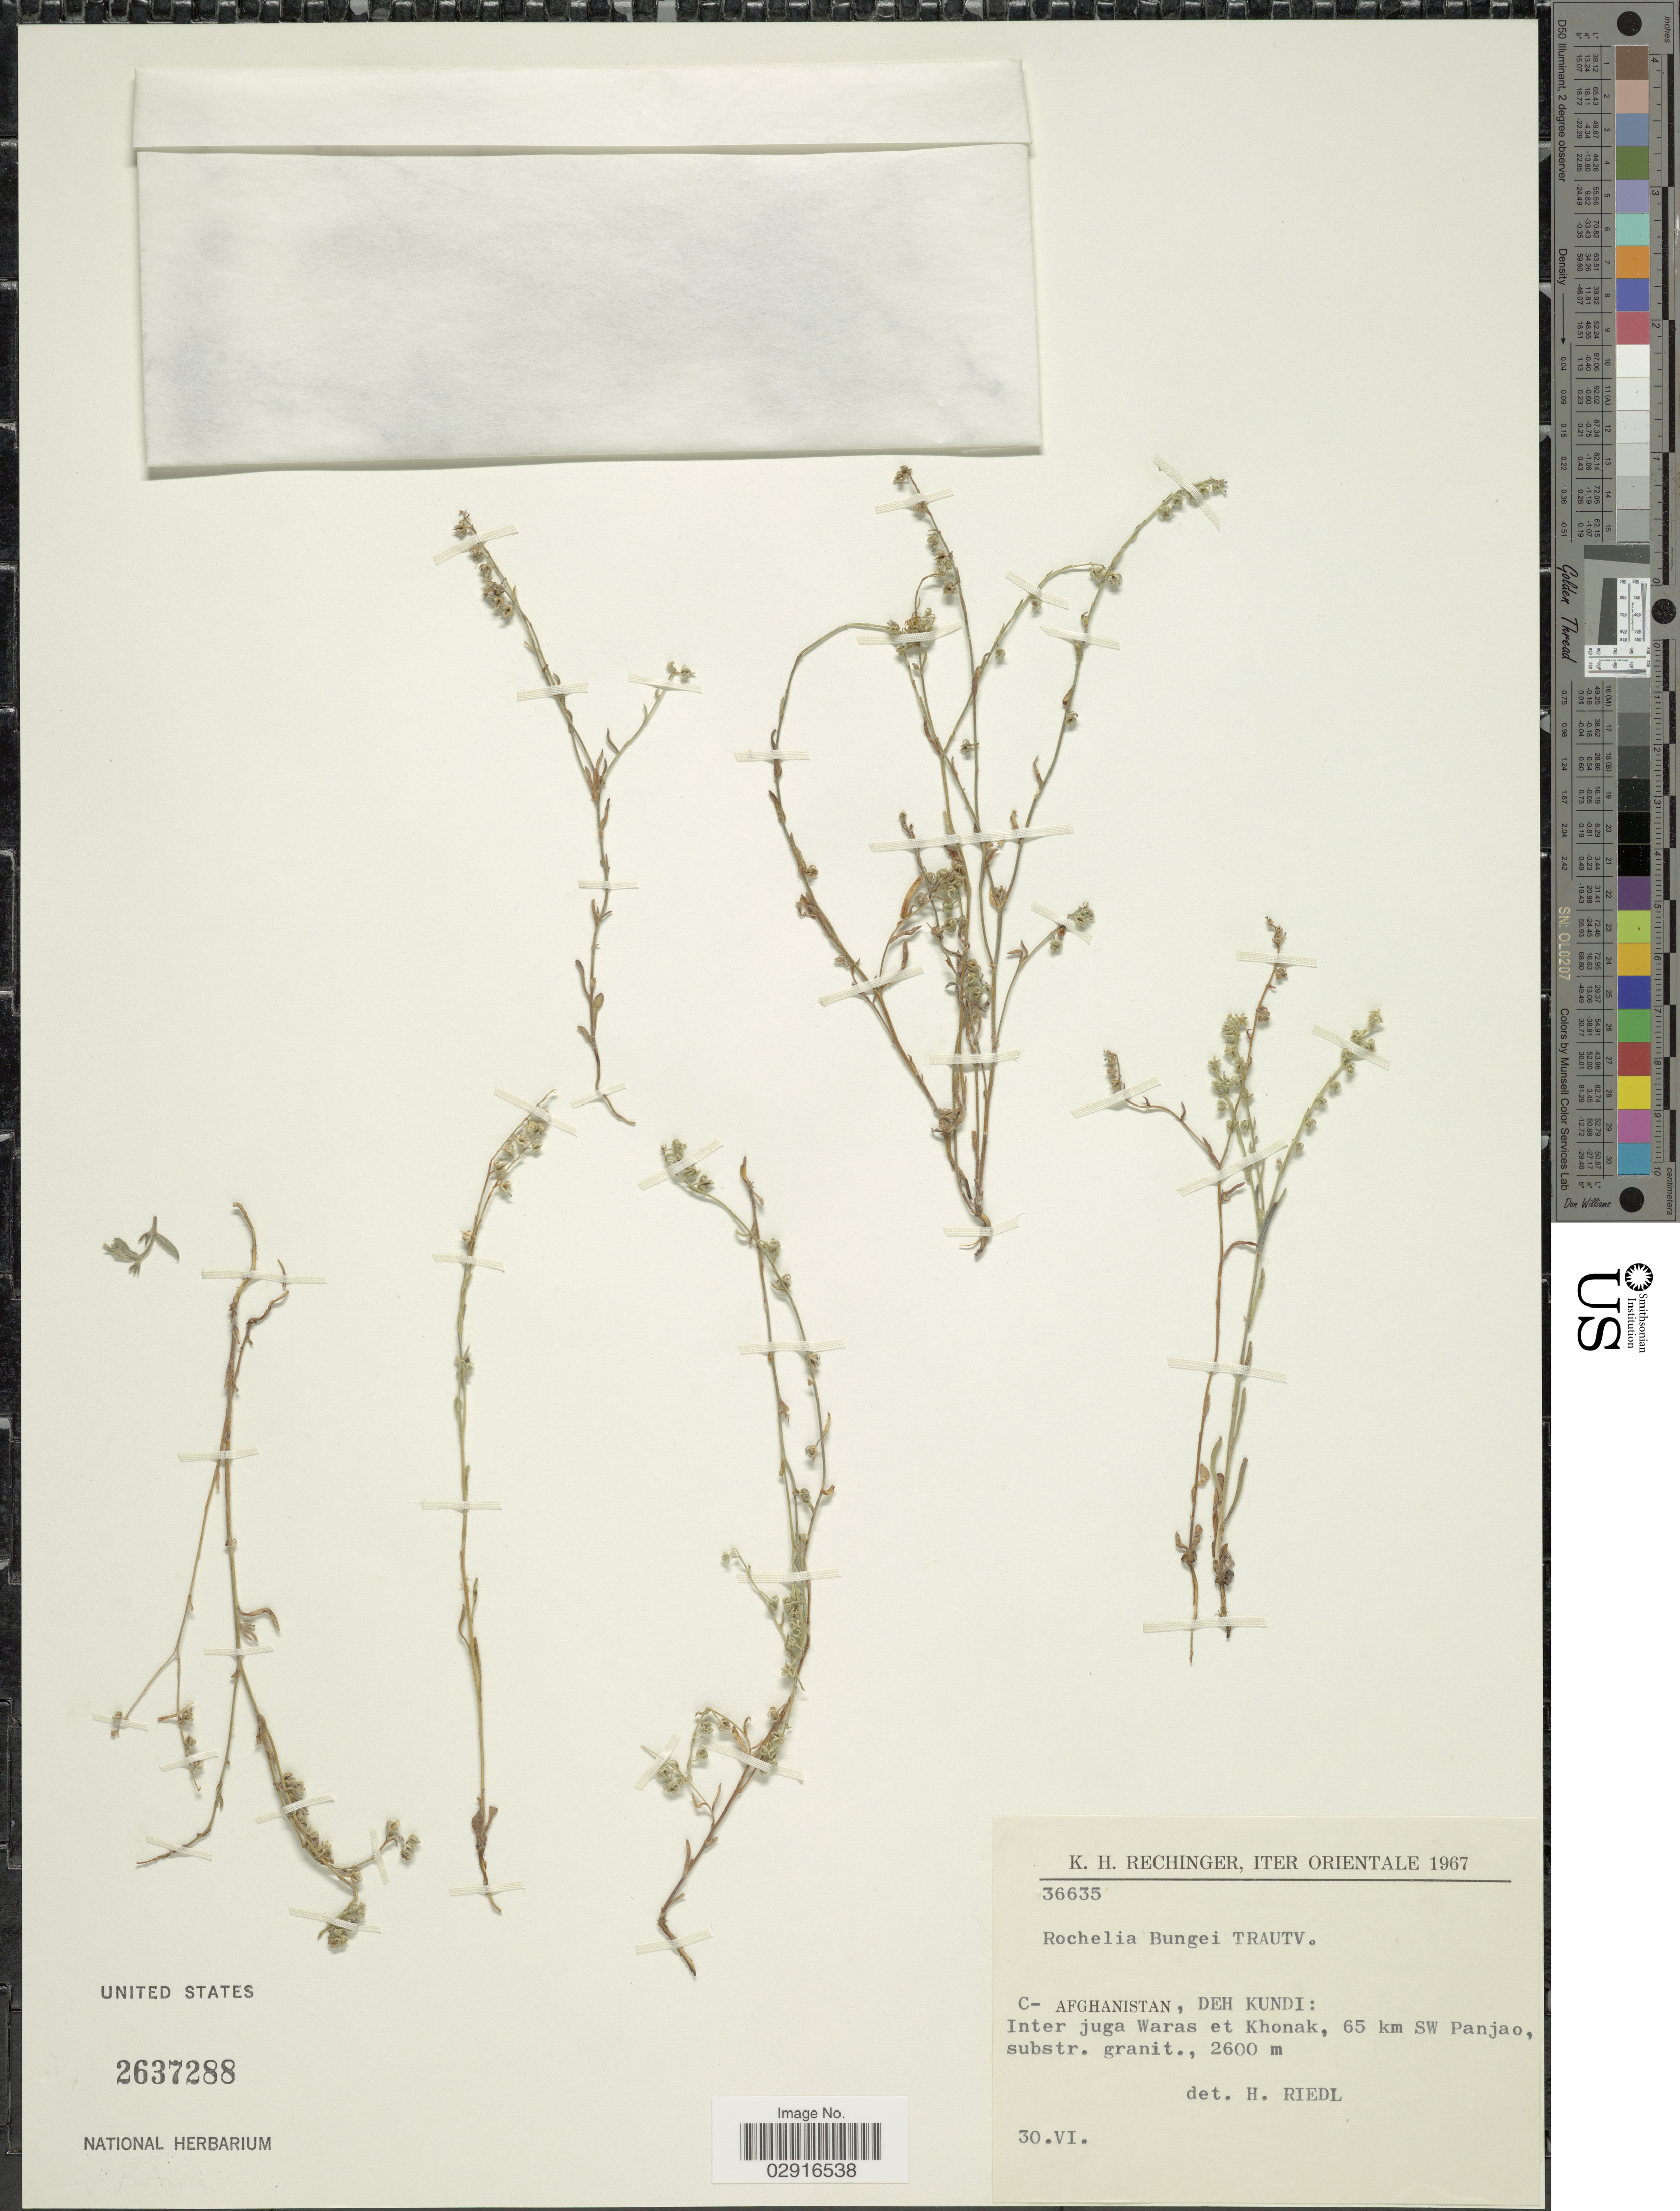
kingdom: Plantae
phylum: Tracheophyta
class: Magnoliopsida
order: Boraginales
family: Boraginaceae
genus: Rochelia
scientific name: Rochelia bungei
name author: Trautv.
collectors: K. H. Rechinger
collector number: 36635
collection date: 1967-06-30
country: Afghanistan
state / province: Dāykundī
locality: Iter Orientale. C-Afghanistan, Deh Kundi: Inter juga Waras et Khonak, 65 km SW Panjao.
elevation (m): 2600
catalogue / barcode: US 2637288